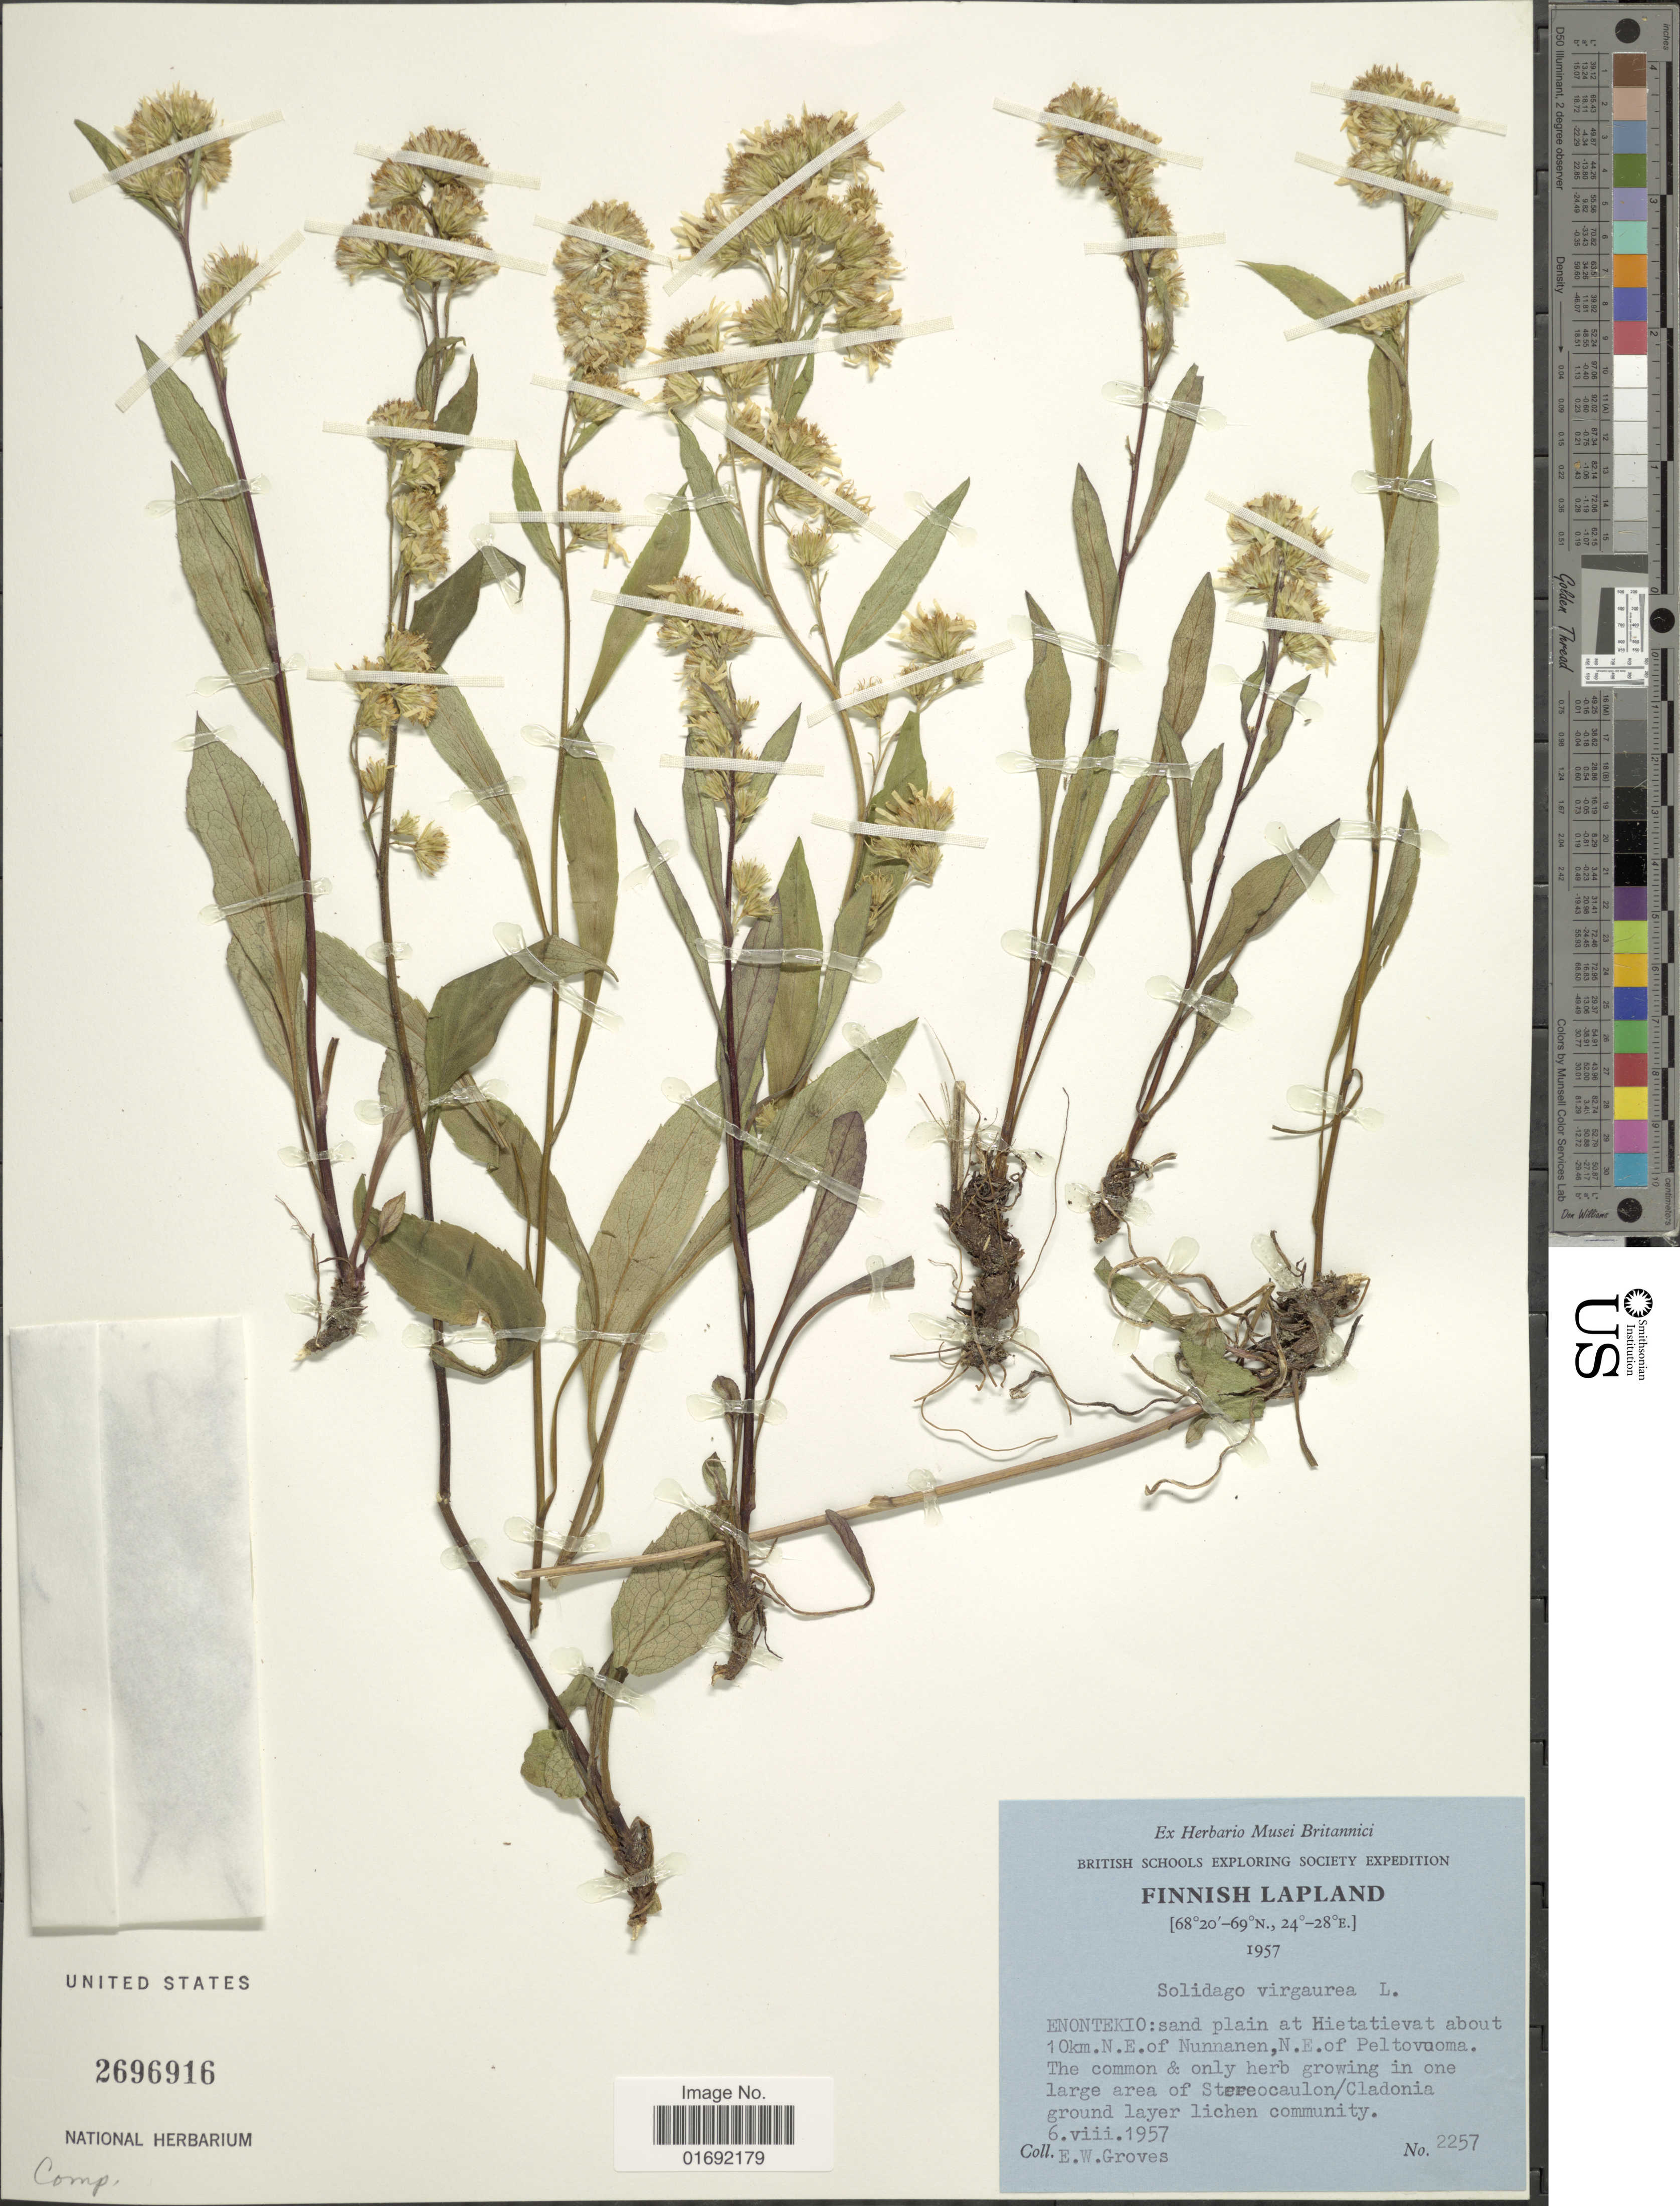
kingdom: Plantae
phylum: Tracheophyta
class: Magnoliopsida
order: Asterales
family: Asteraceae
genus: Solidago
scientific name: Solidago virgaurea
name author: L.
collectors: E. Groves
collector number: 2257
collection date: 1957-08-06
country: Finland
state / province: Lappi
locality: Finnish Lapland, Enontekio, sand plain at Hietatievat about 10 km N. E. of Nunnanen, N. E. of Peltovuoma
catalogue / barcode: US 2696916